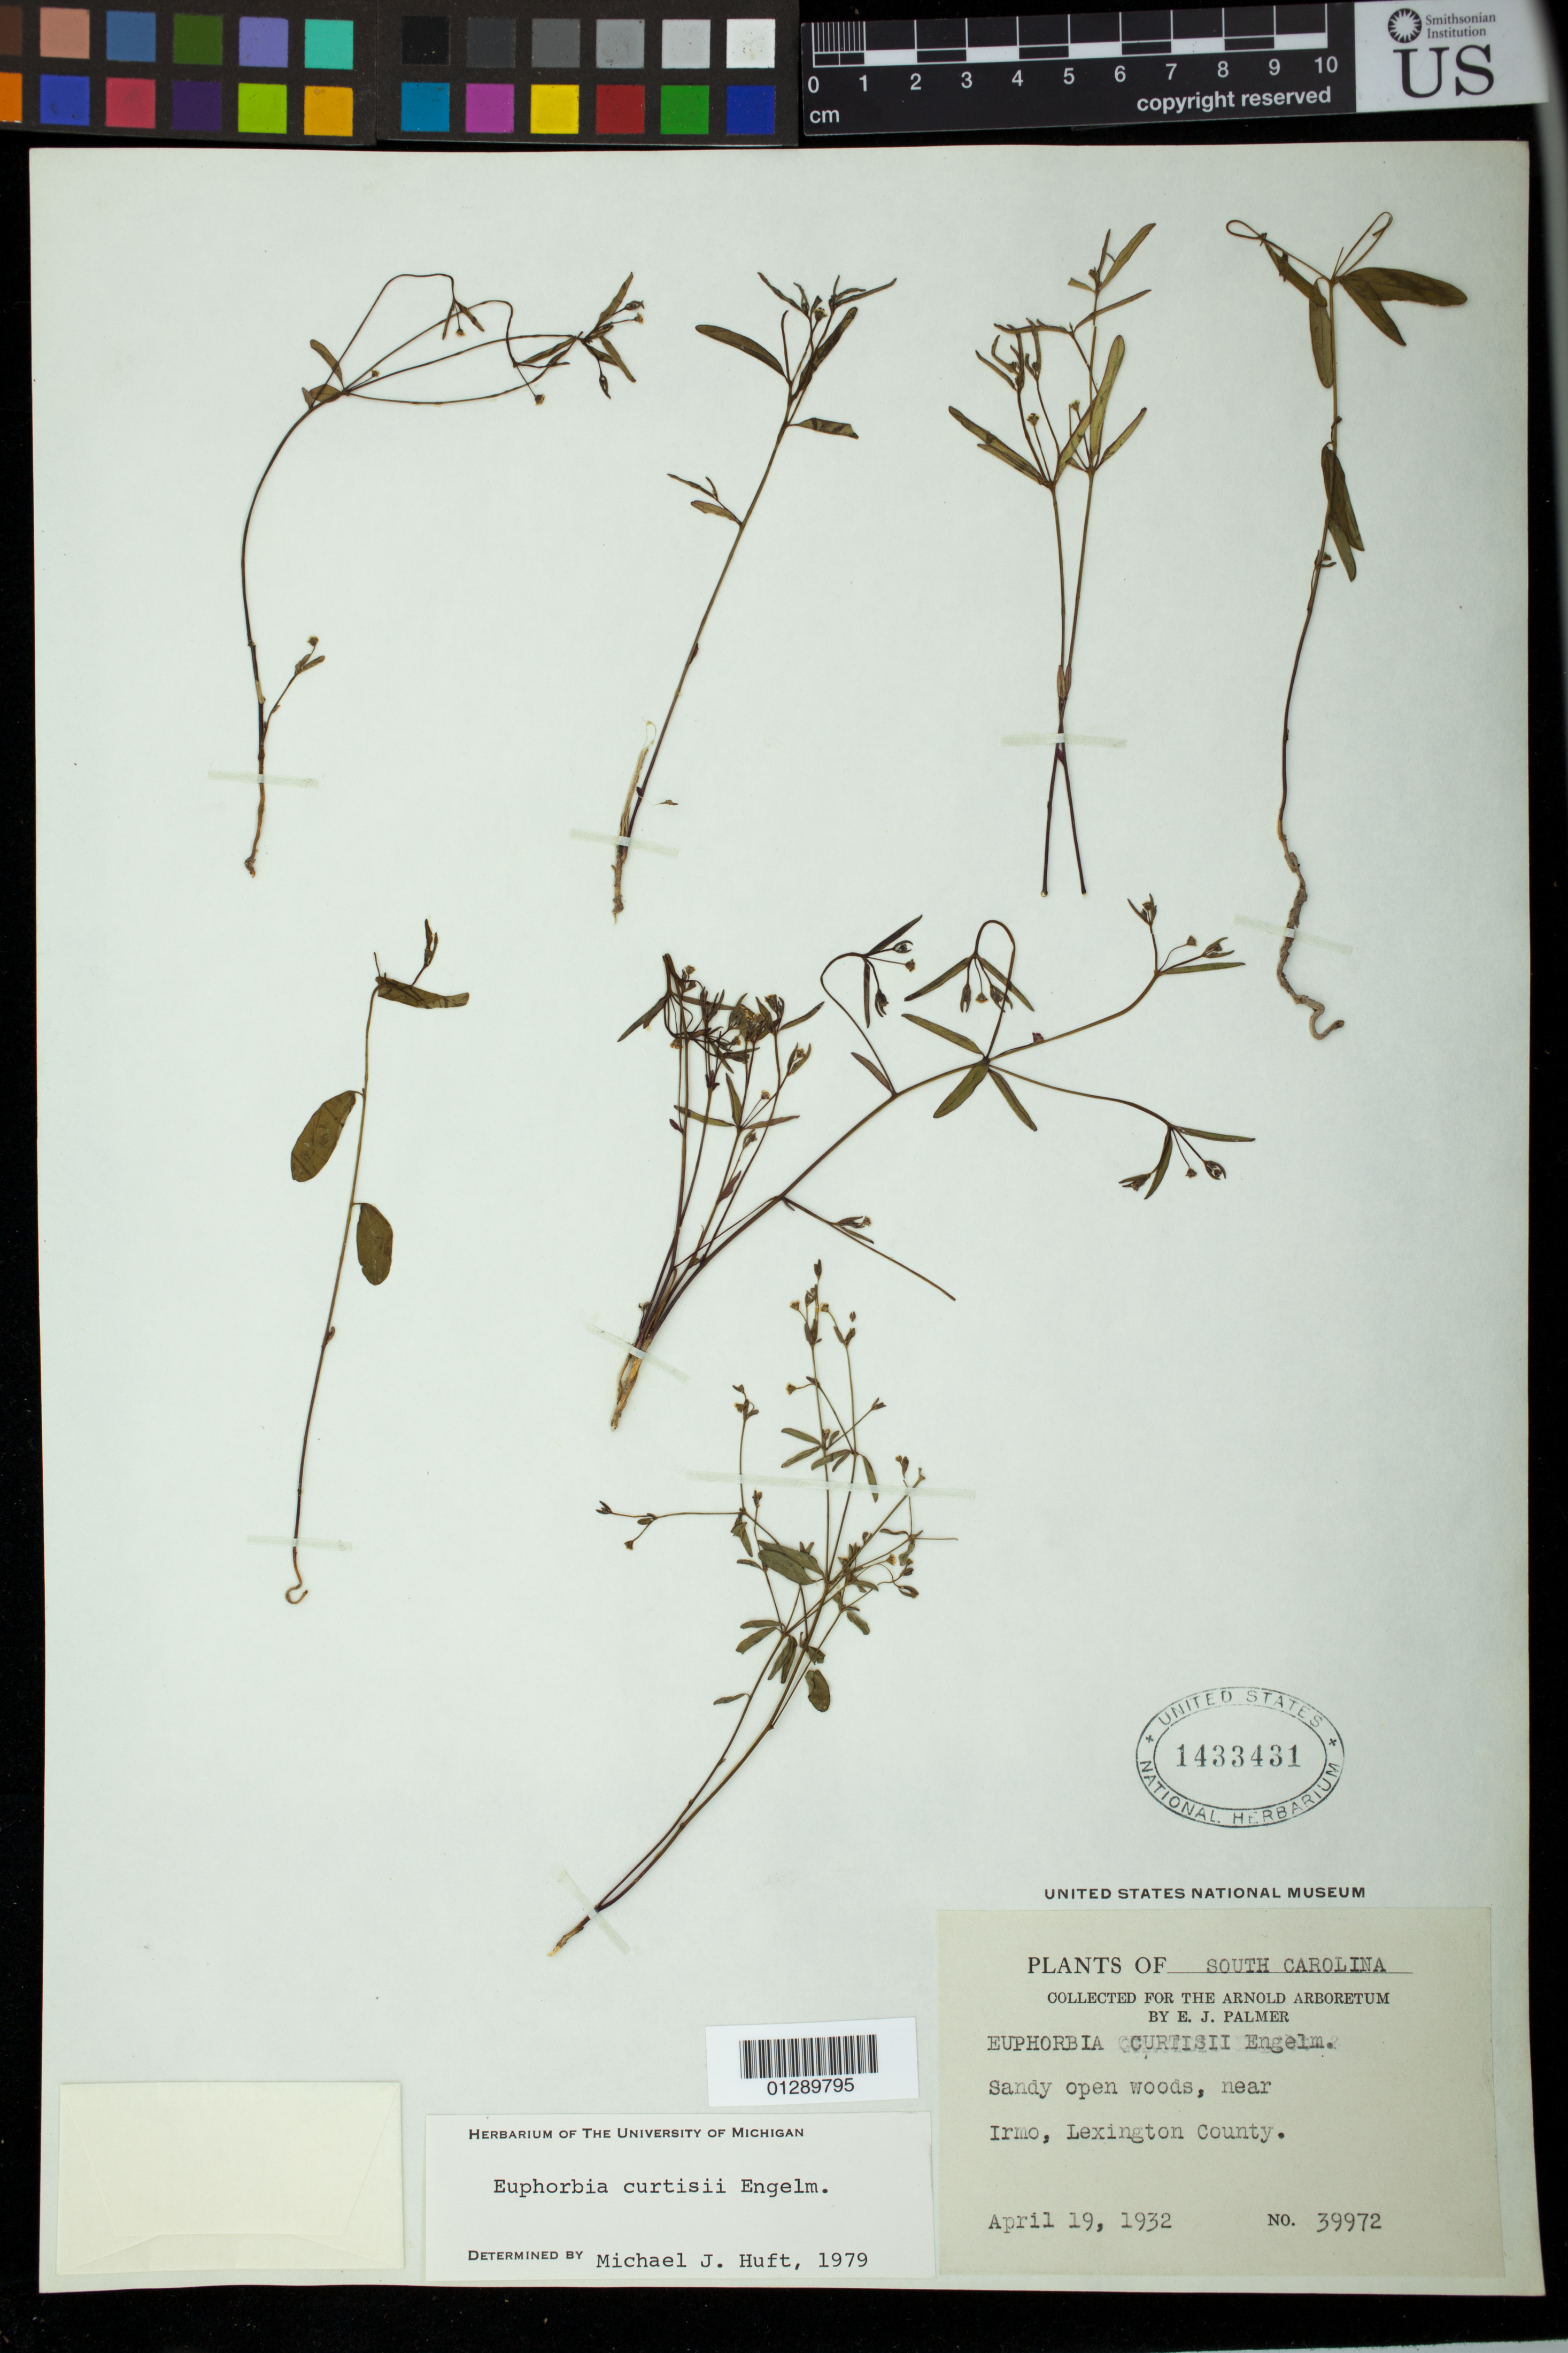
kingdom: Plantae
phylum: Tracheophyta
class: Magnoliopsida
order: Malpighiales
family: Euphorbiaceae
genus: Euphorbia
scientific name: Euphorbia curtisii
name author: Engelm.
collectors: E. J. Palmer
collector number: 39972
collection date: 1932-04-19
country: United States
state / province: South Carolina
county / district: Lexington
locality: Irmo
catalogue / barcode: US 1433431